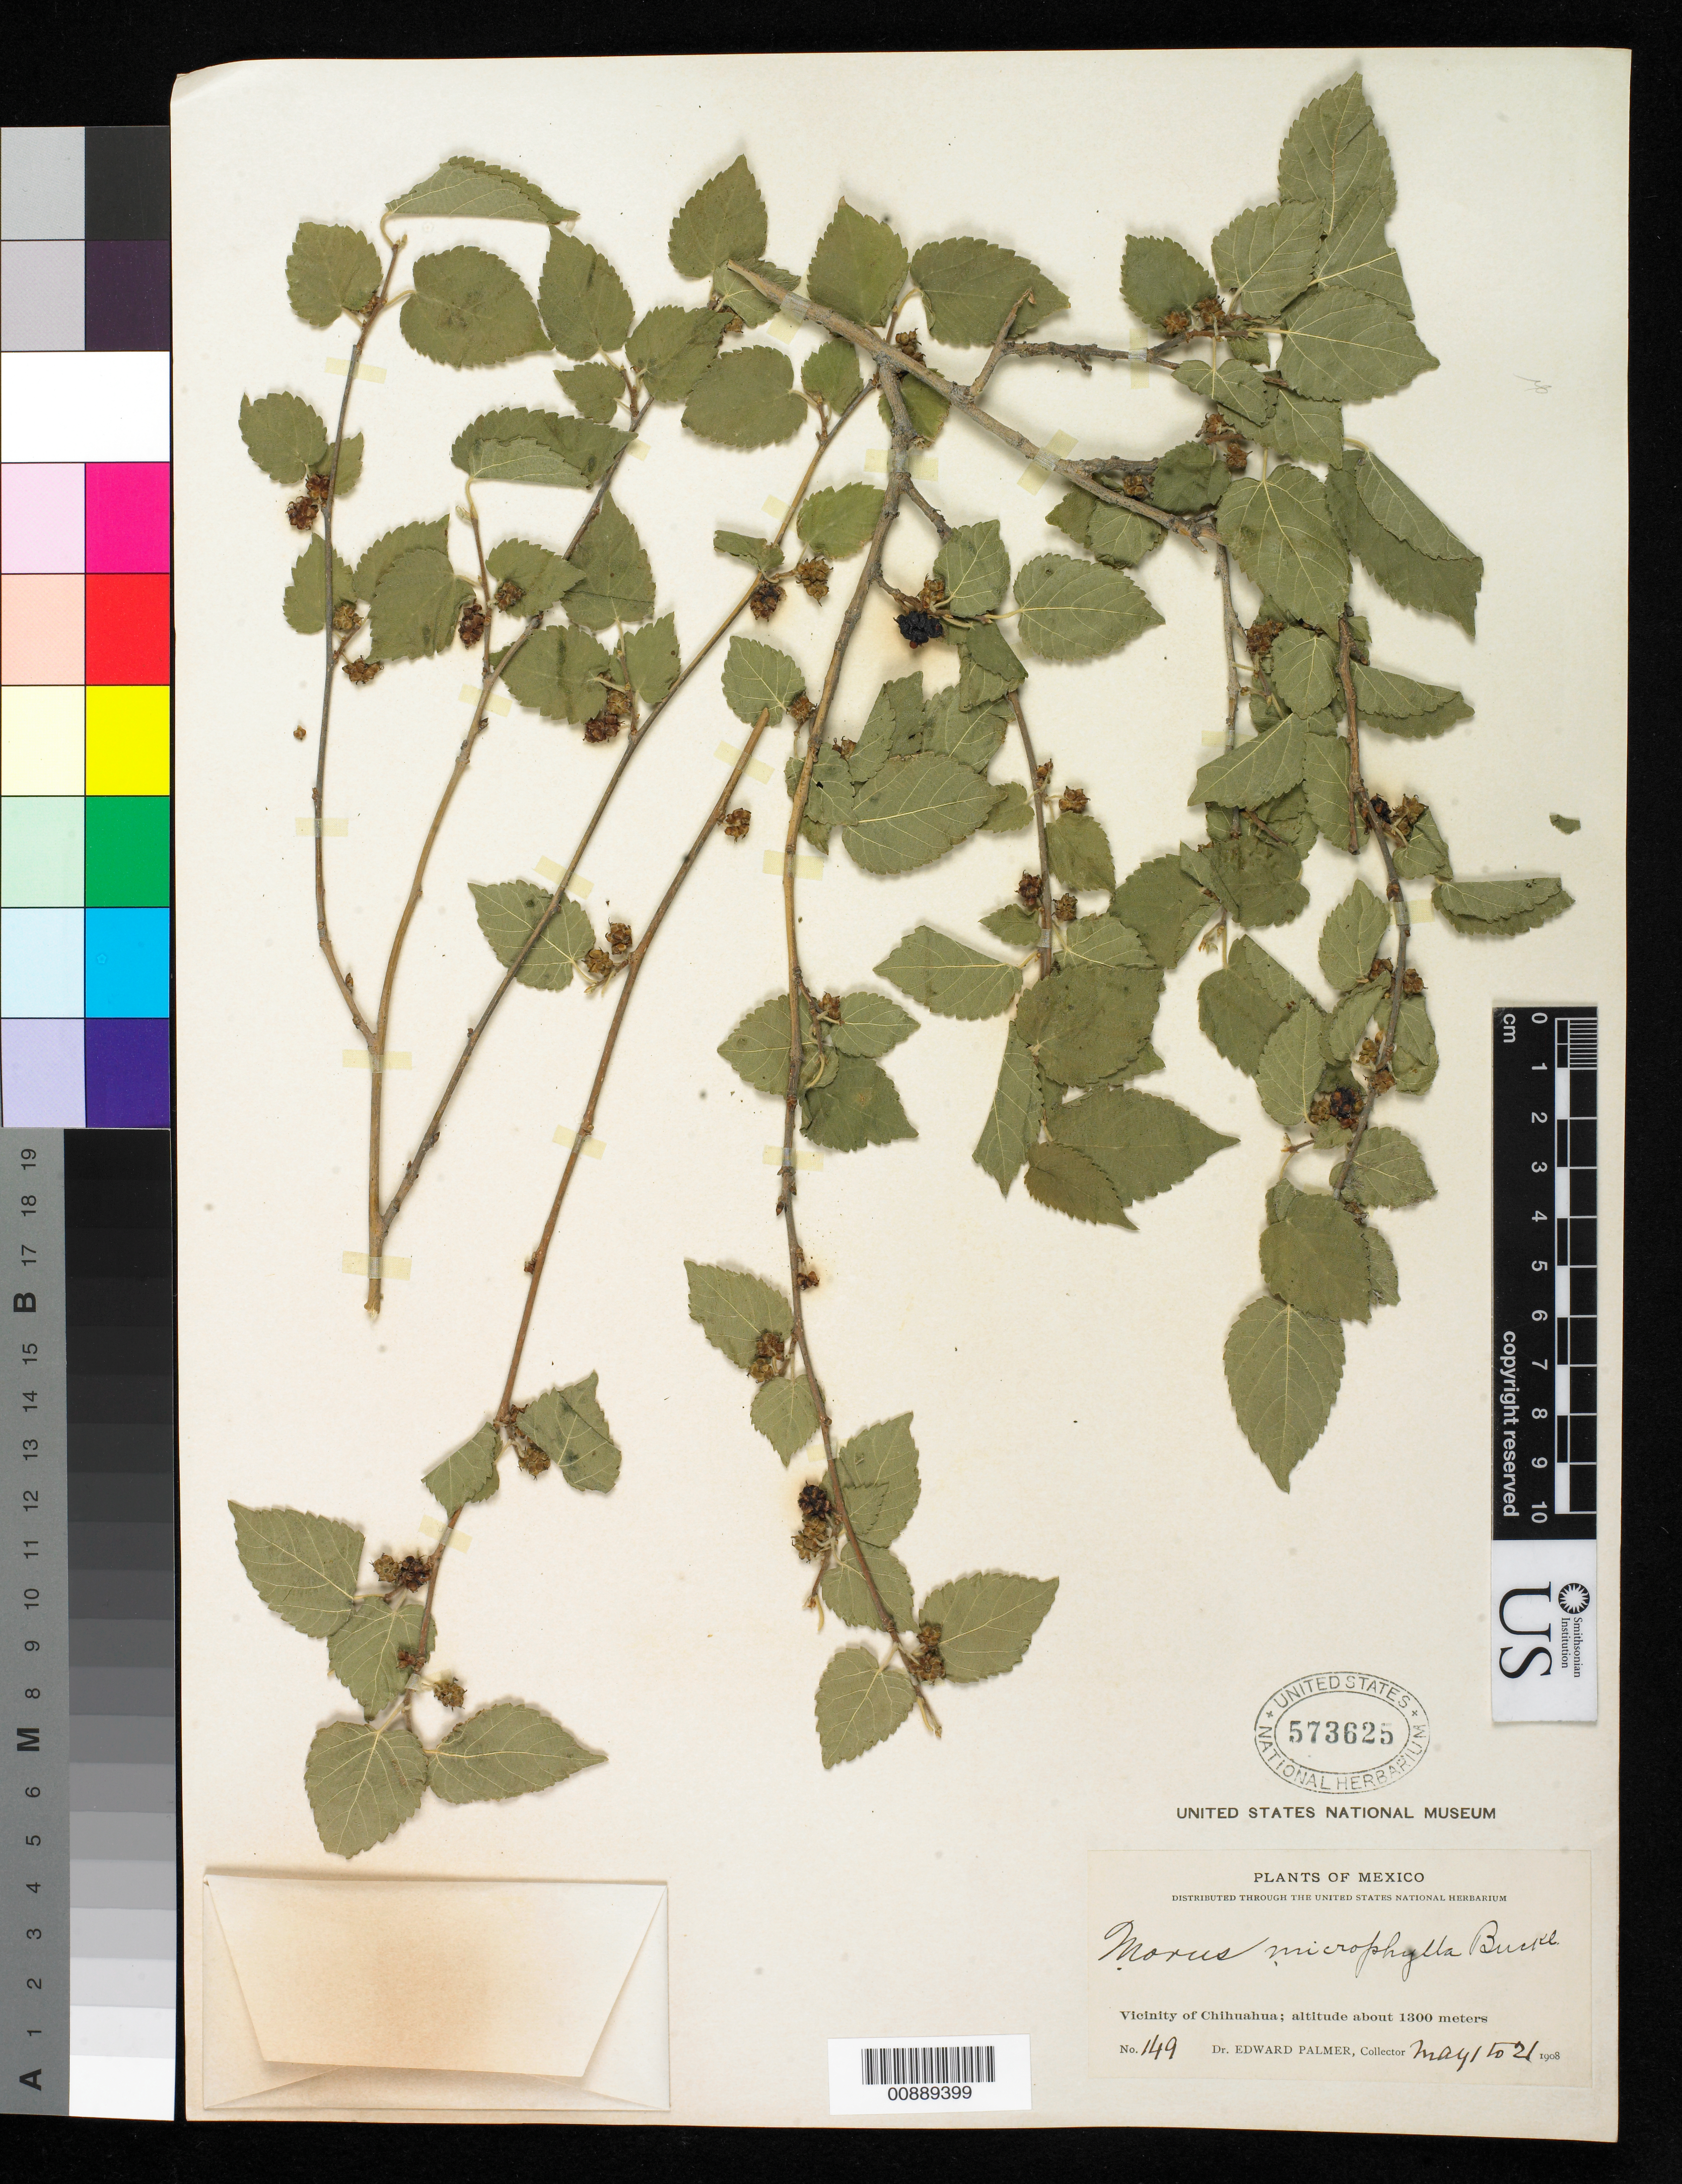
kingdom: Plantae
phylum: Tracheophyta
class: Magnoliopsida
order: Rosales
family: Moraceae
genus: Morus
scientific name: Morus microphylla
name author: Buckley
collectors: E. Palmer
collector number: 149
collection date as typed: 01 May 1908 to 21 May 1908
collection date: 1908-05-01/1908-05-21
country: Mexico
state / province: Chihuahua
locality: Vicinity of Chihuahua.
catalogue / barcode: US 573625